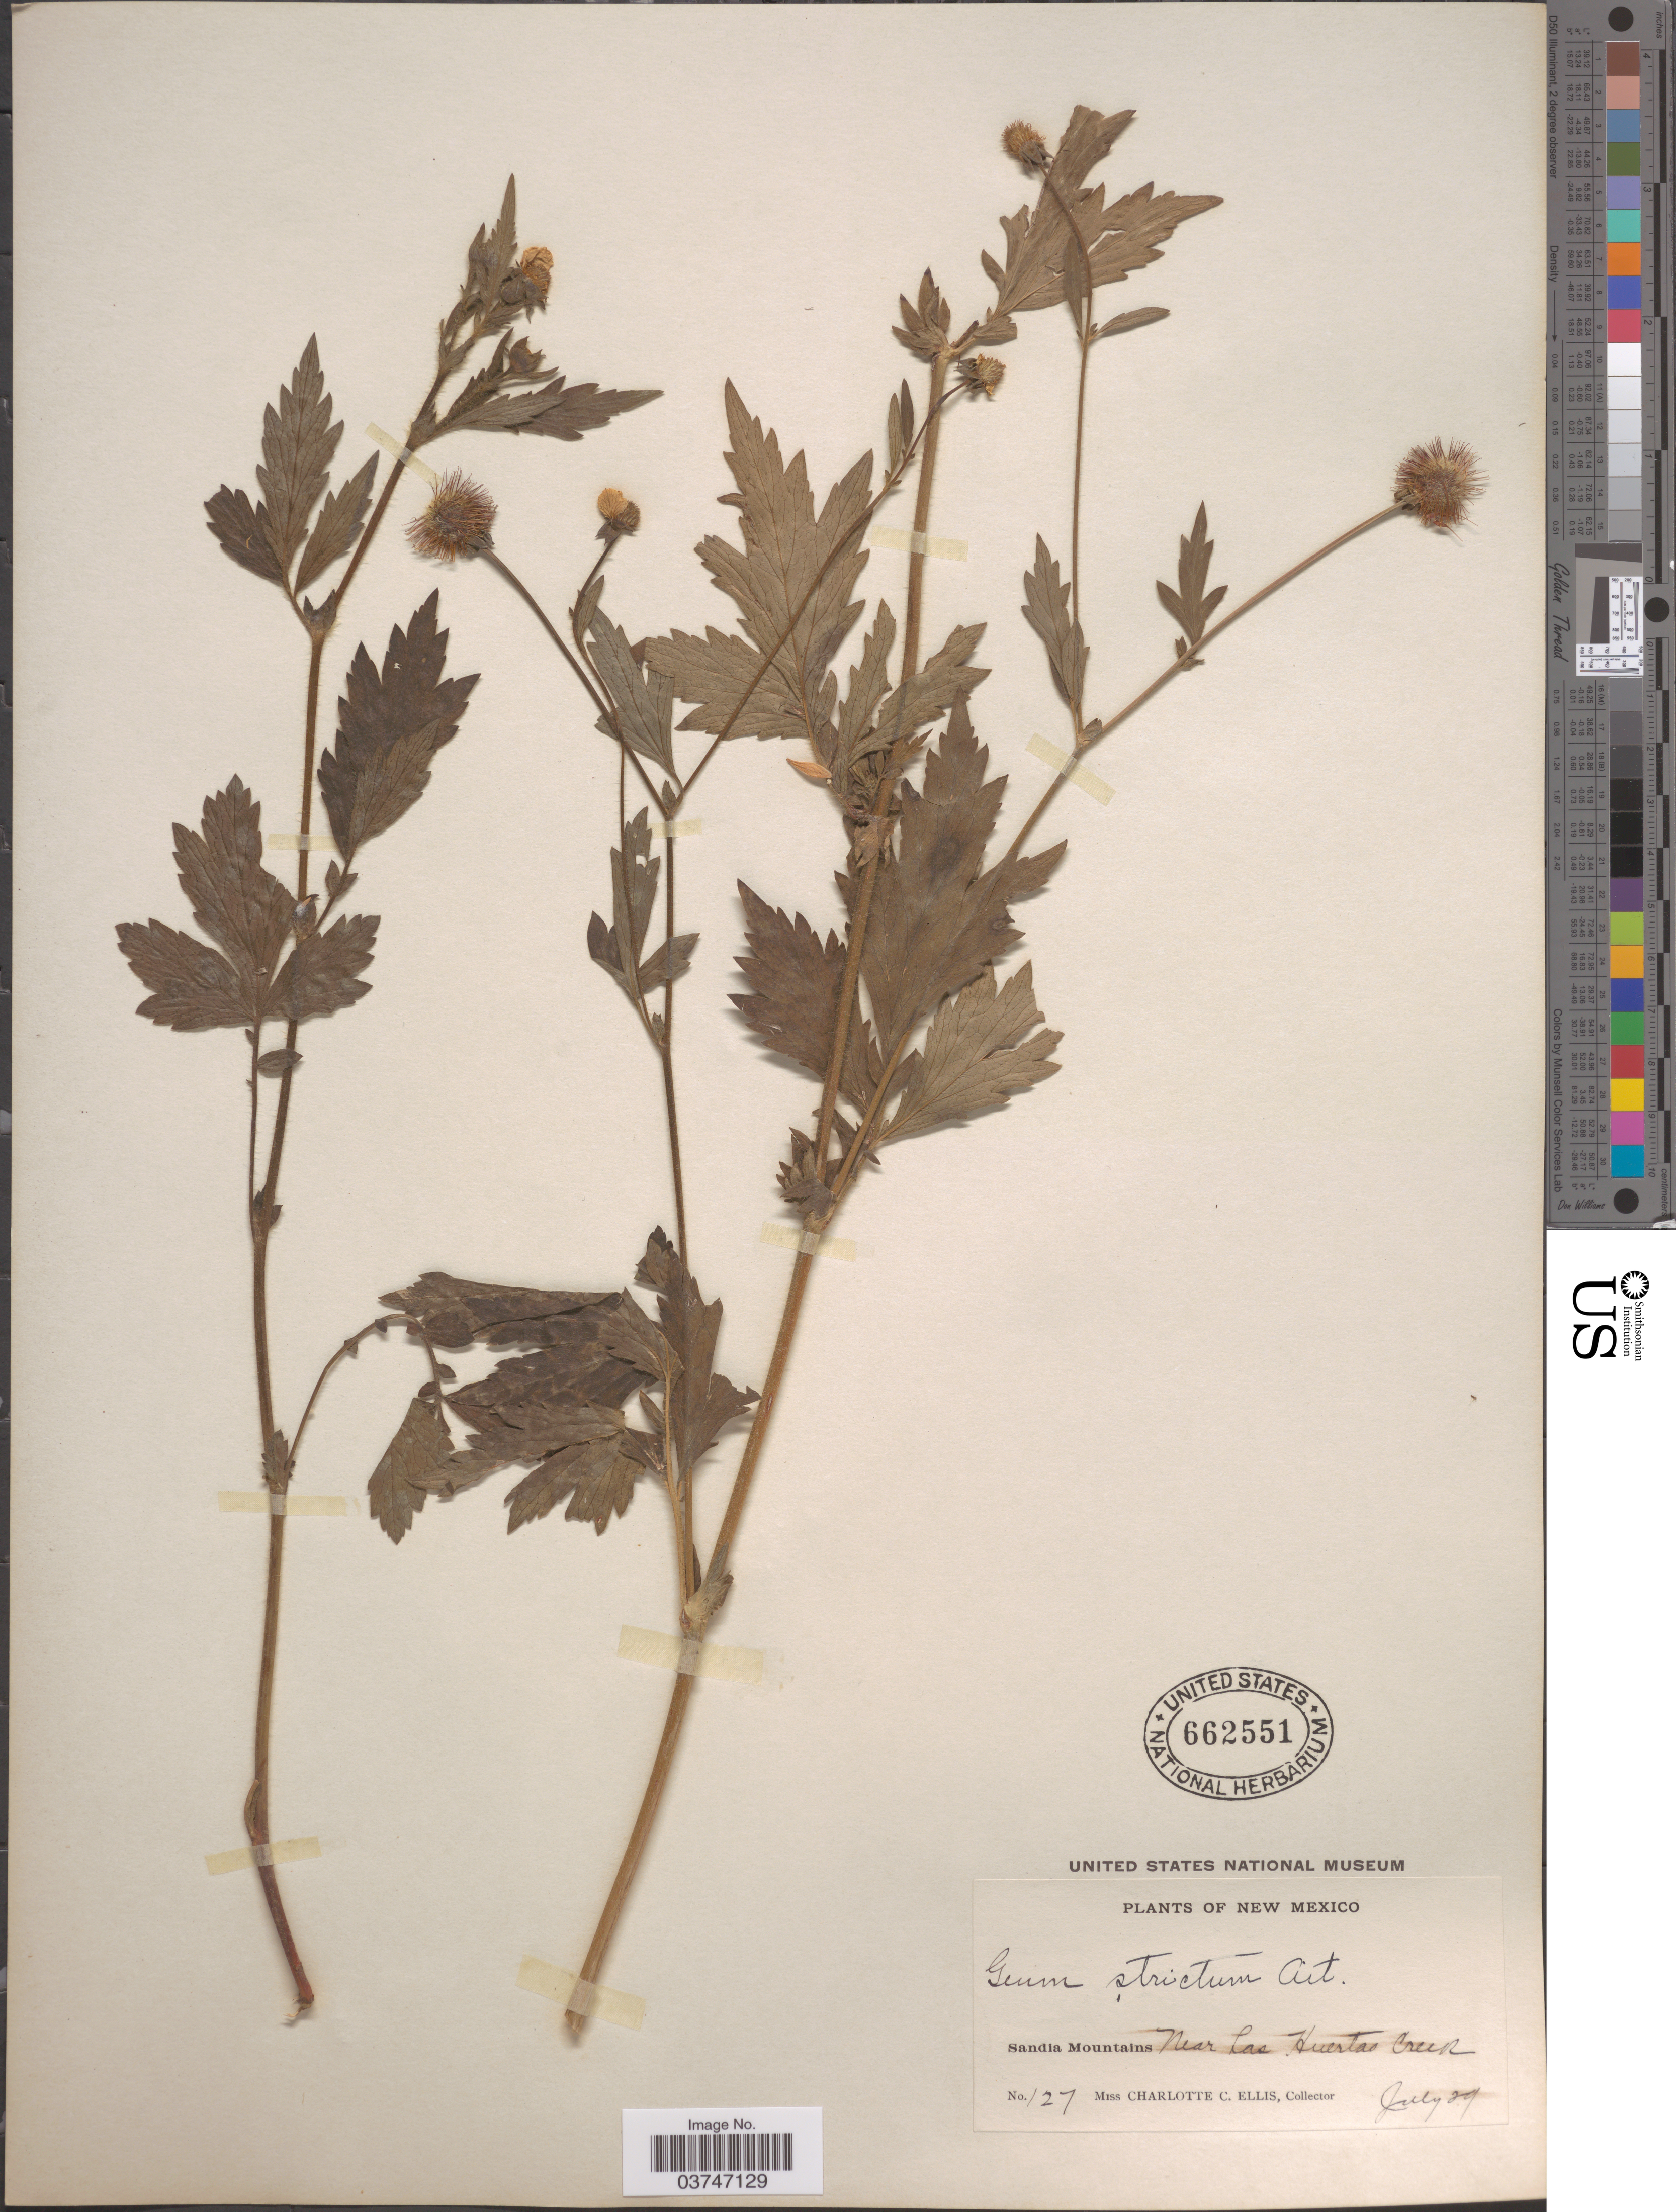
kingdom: Plantae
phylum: Tracheophyta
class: Magnoliopsida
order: Rosales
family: Rosaceae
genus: Geum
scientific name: Geum aleppicum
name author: Jacq.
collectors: C. C. Ellis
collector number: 127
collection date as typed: Transcribed d/m/y: /7/29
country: United States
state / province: New Mexico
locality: Sandia Mountains near Las Huertas Creek.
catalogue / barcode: US 662551